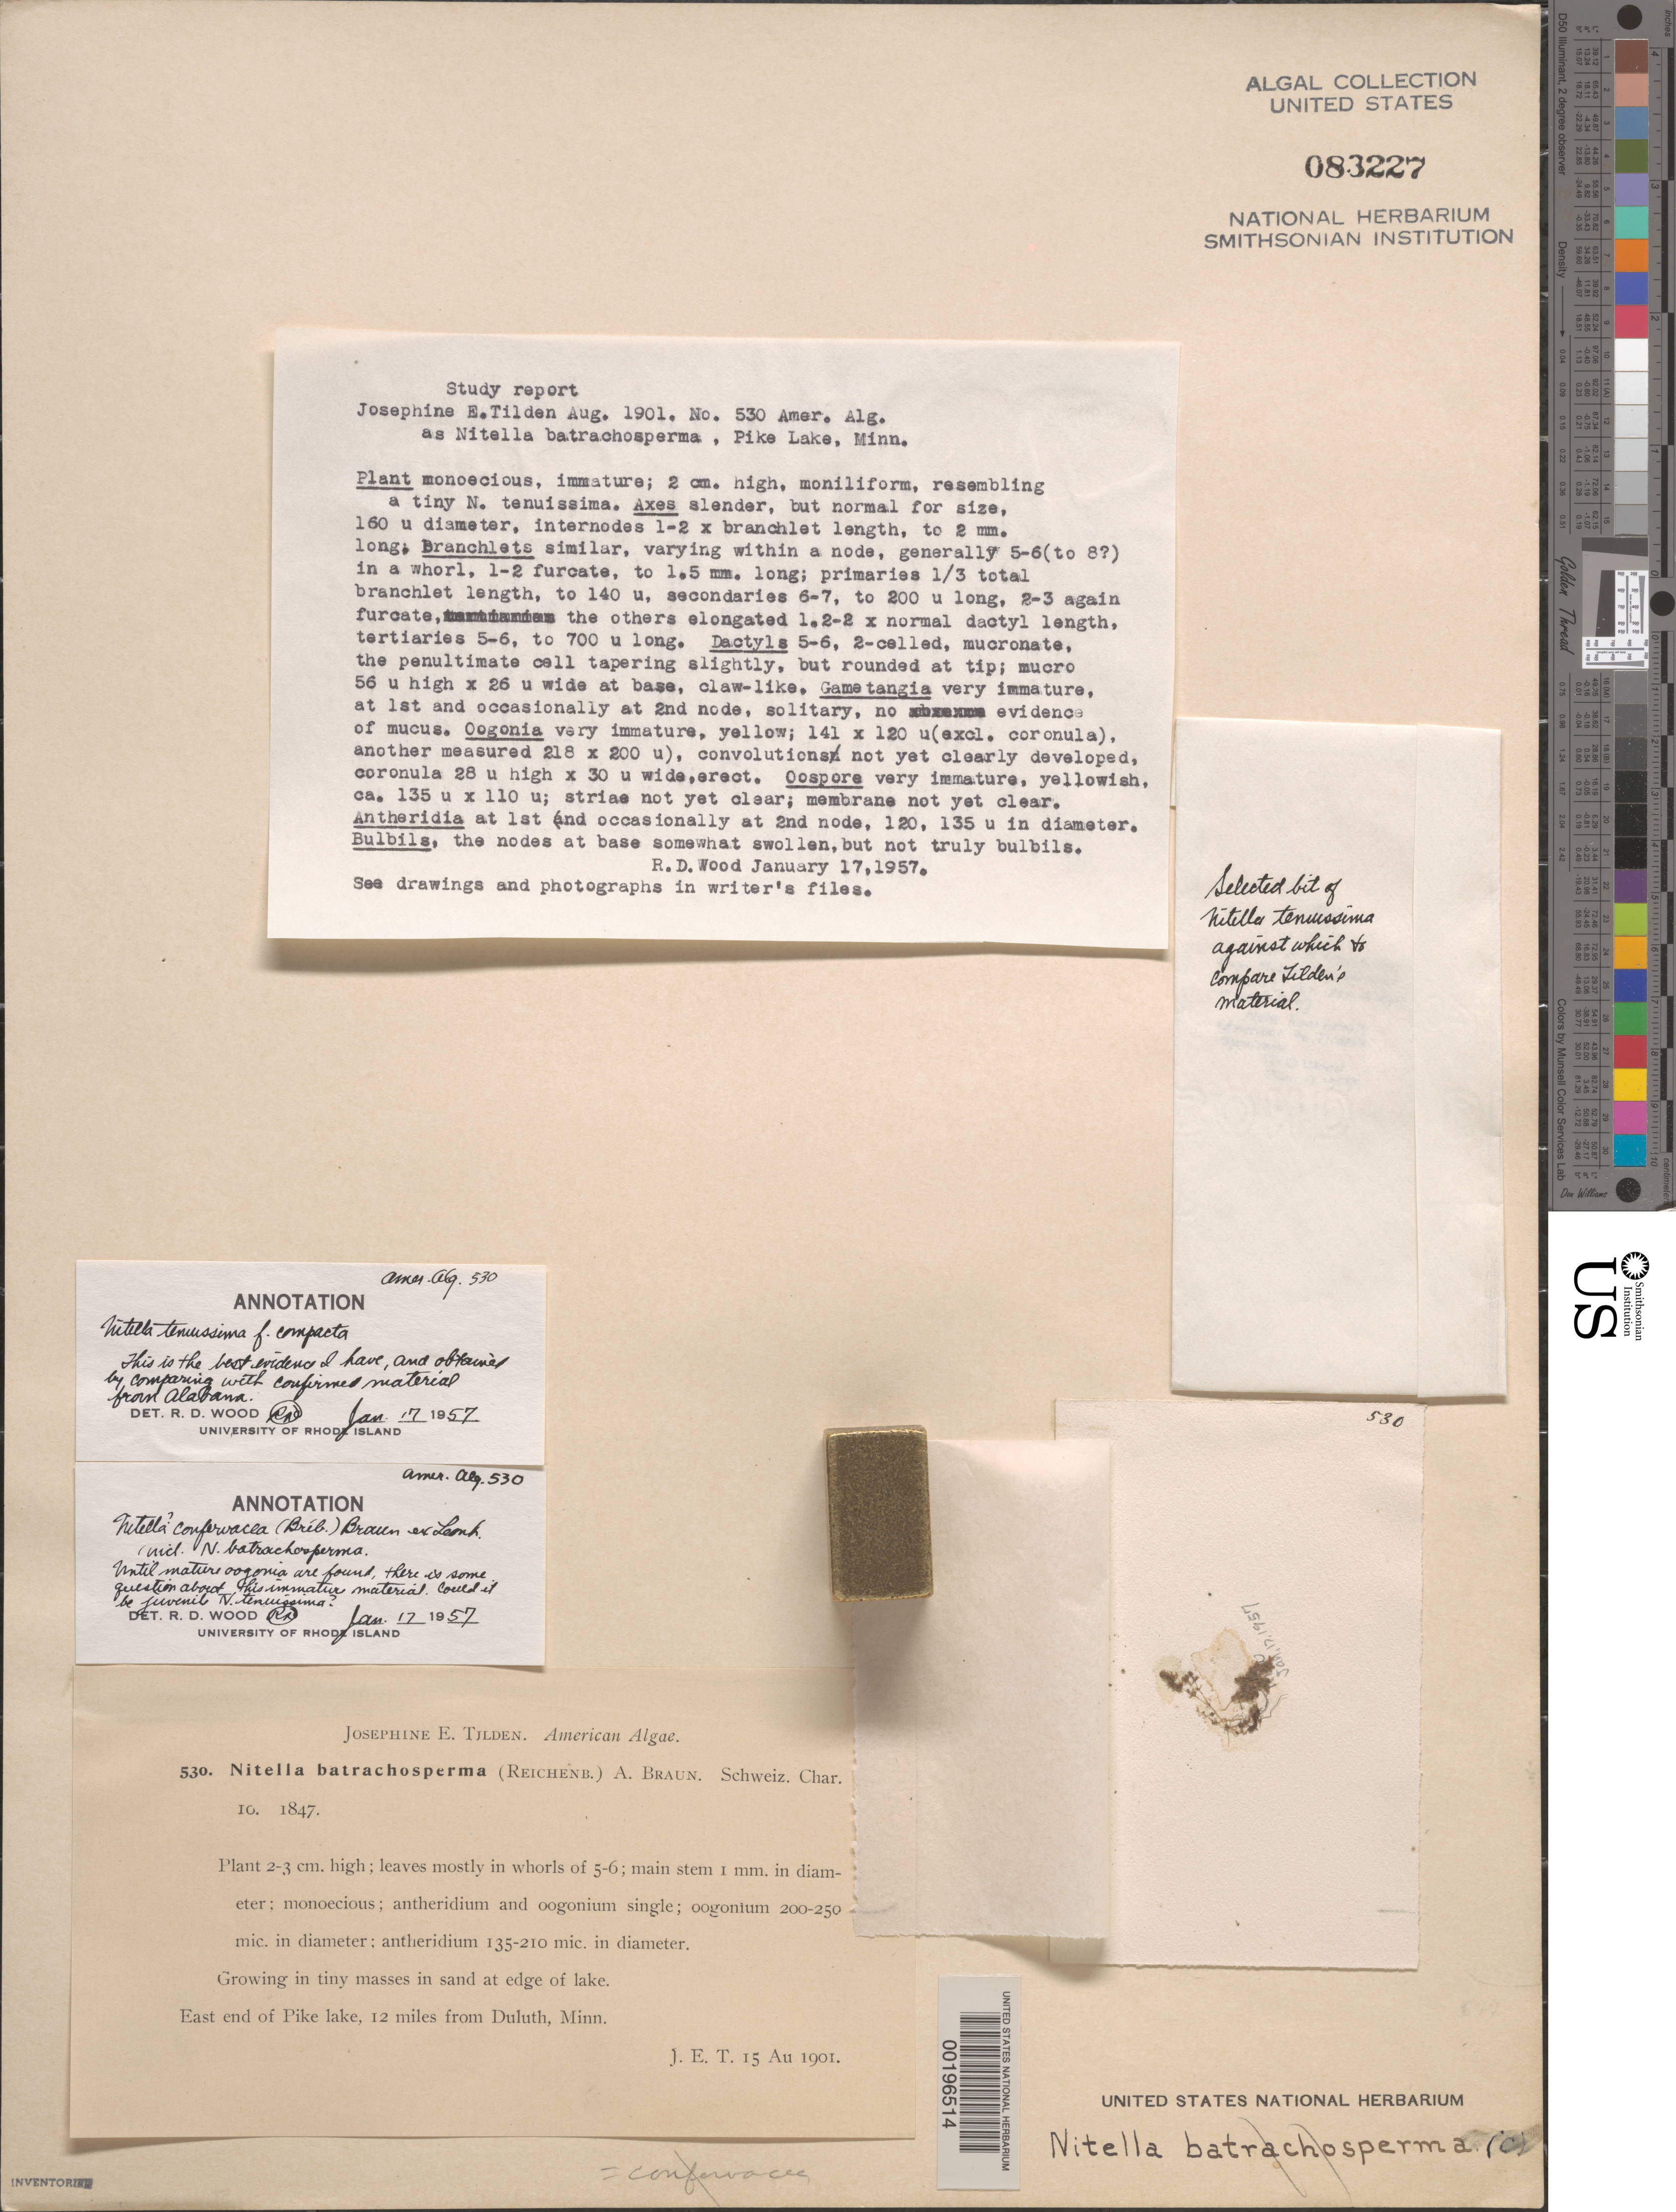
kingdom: Plantae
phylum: Charophyta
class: Charophyceae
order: Charales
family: Characeae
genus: Nitella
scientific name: Nitella tenuissima f. compacta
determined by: Wood, R. D.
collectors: J. E. Tilden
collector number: JET 530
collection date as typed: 15 Aug 1901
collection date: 1901-08-15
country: United States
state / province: Minnesota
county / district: St. Louis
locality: Pike Lake, 12 miles from Duluth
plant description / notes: Tilden, American Algae, as Nitella batrachosperma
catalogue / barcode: US 83227